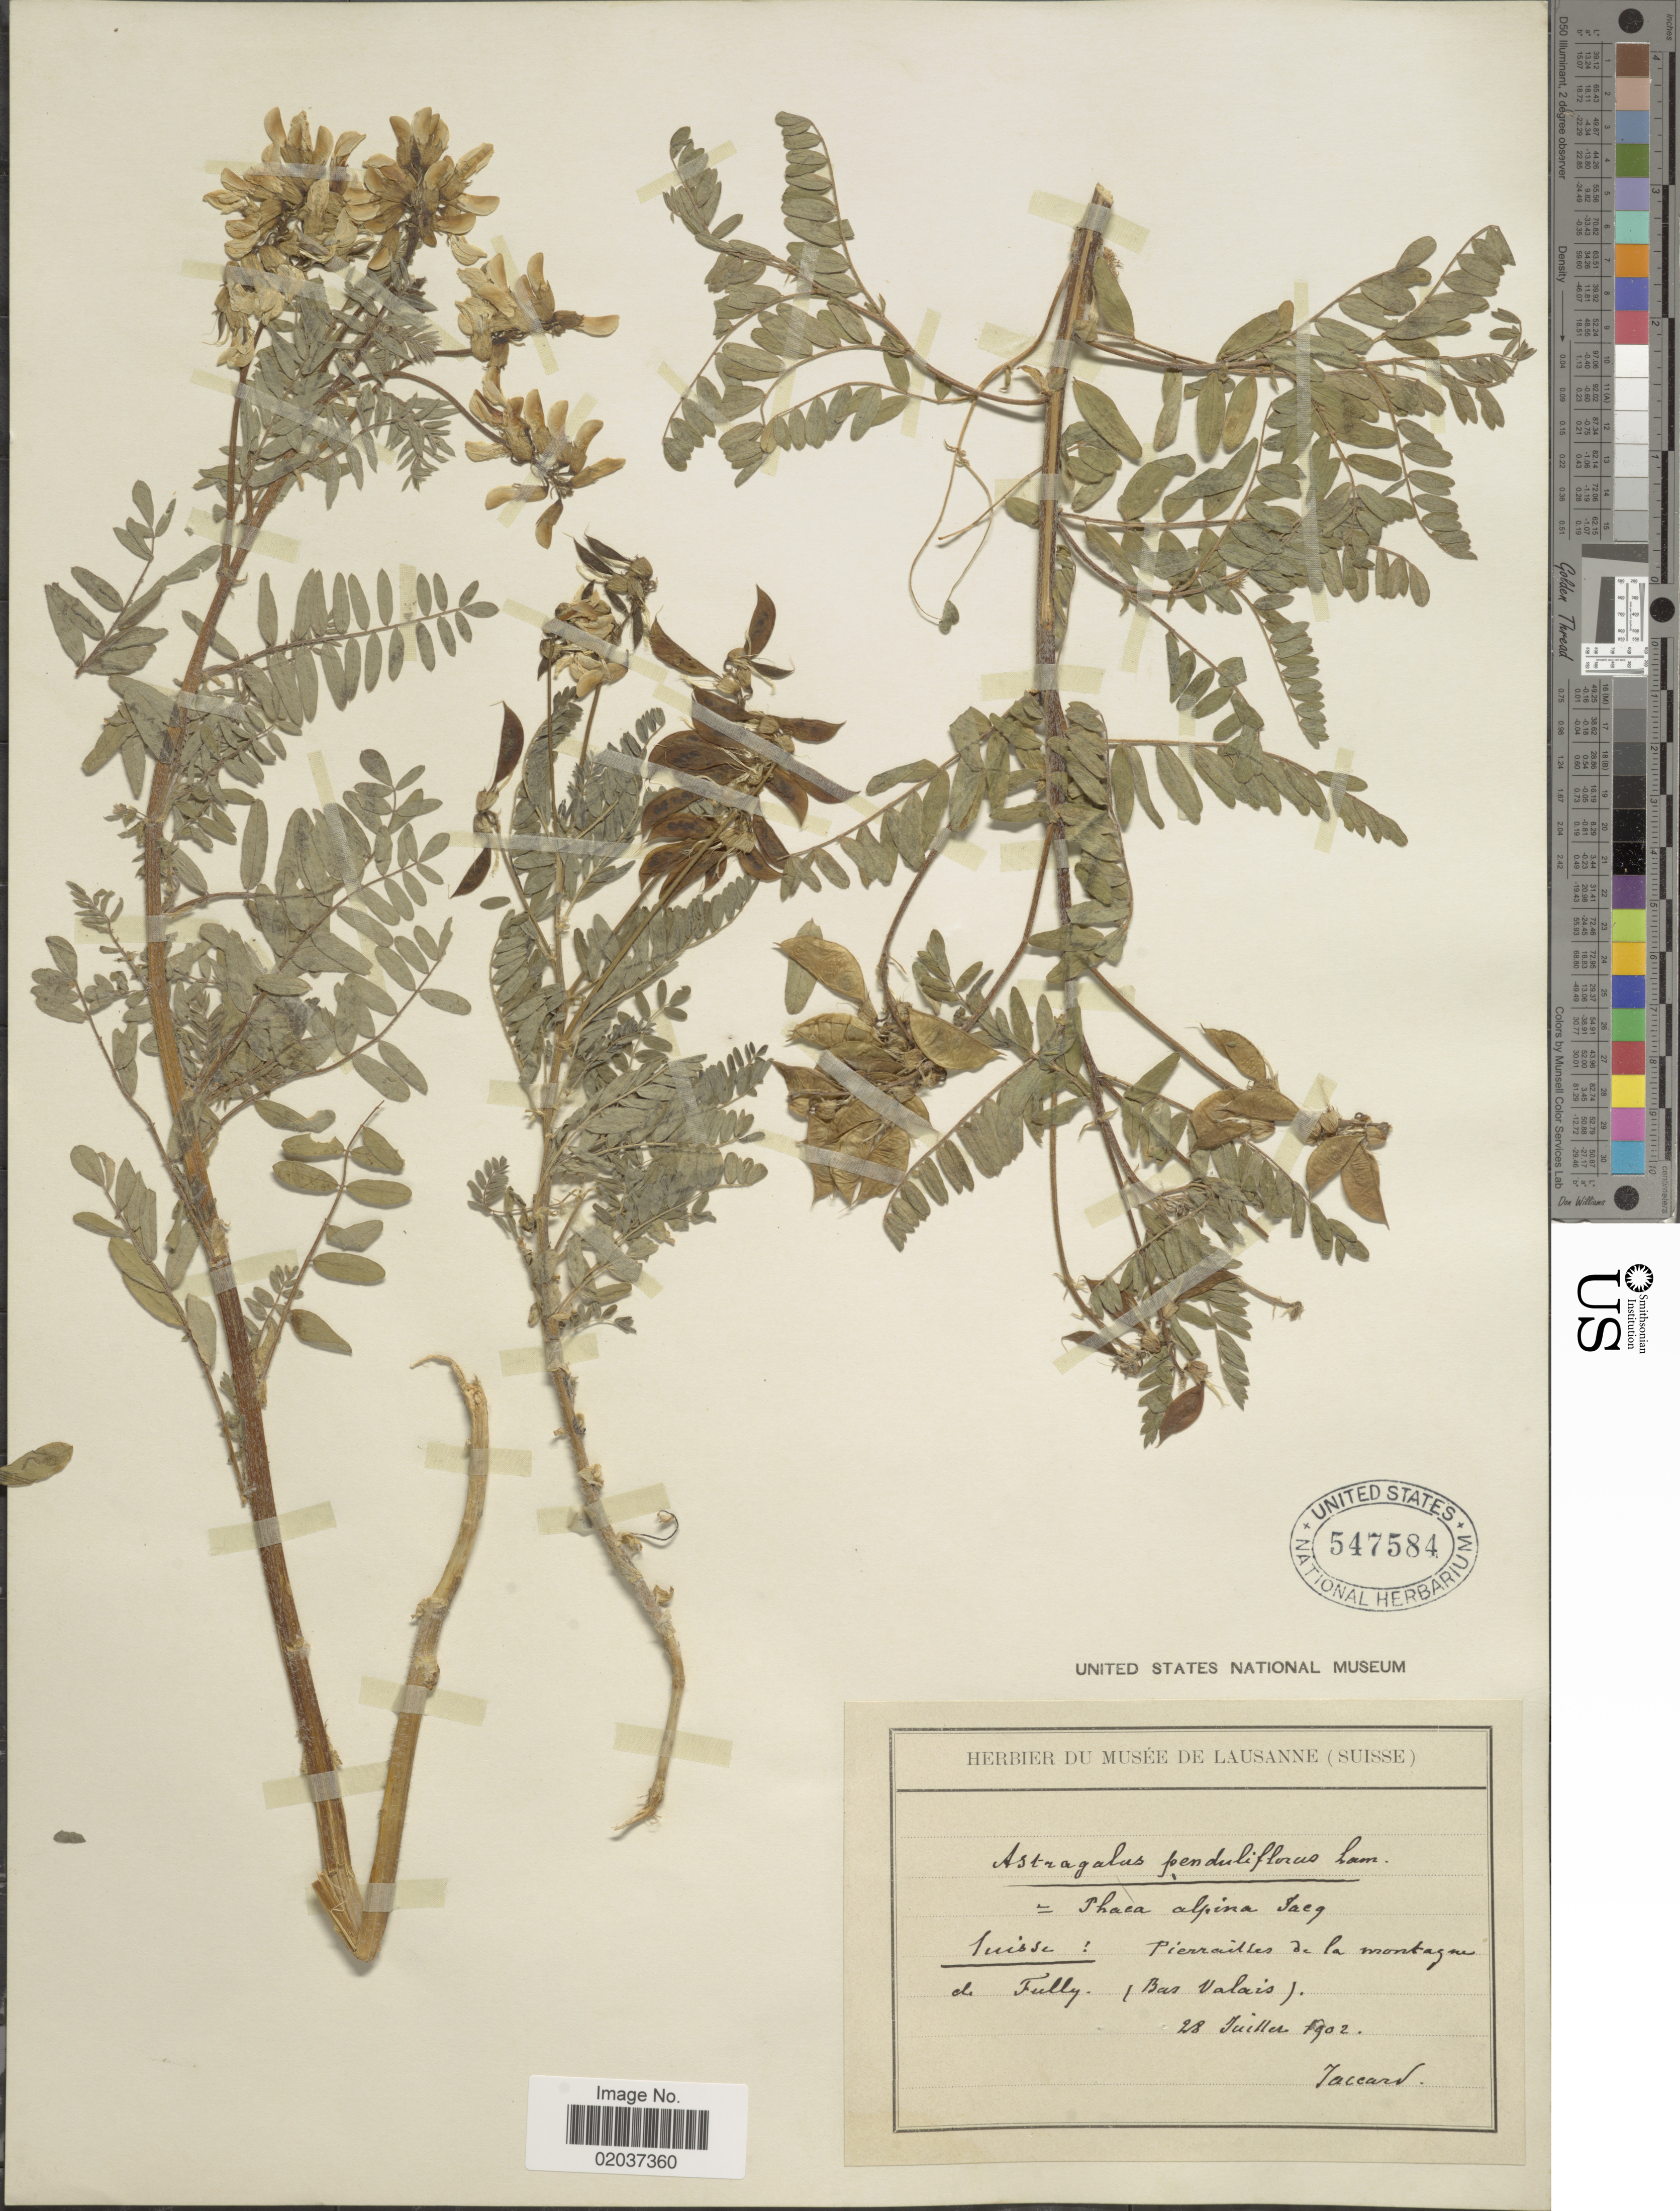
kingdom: Plantae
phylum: Tracheophyta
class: Magnoliopsida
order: Fabales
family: Fabaceae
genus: Astragalus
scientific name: Astragalus penduliflorus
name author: Lam.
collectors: Jaccard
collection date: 1902-07-28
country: Switzerland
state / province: Valais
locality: Suisse: Pierraolles de la montagnes de Fully (Bas Valais)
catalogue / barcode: US 547584